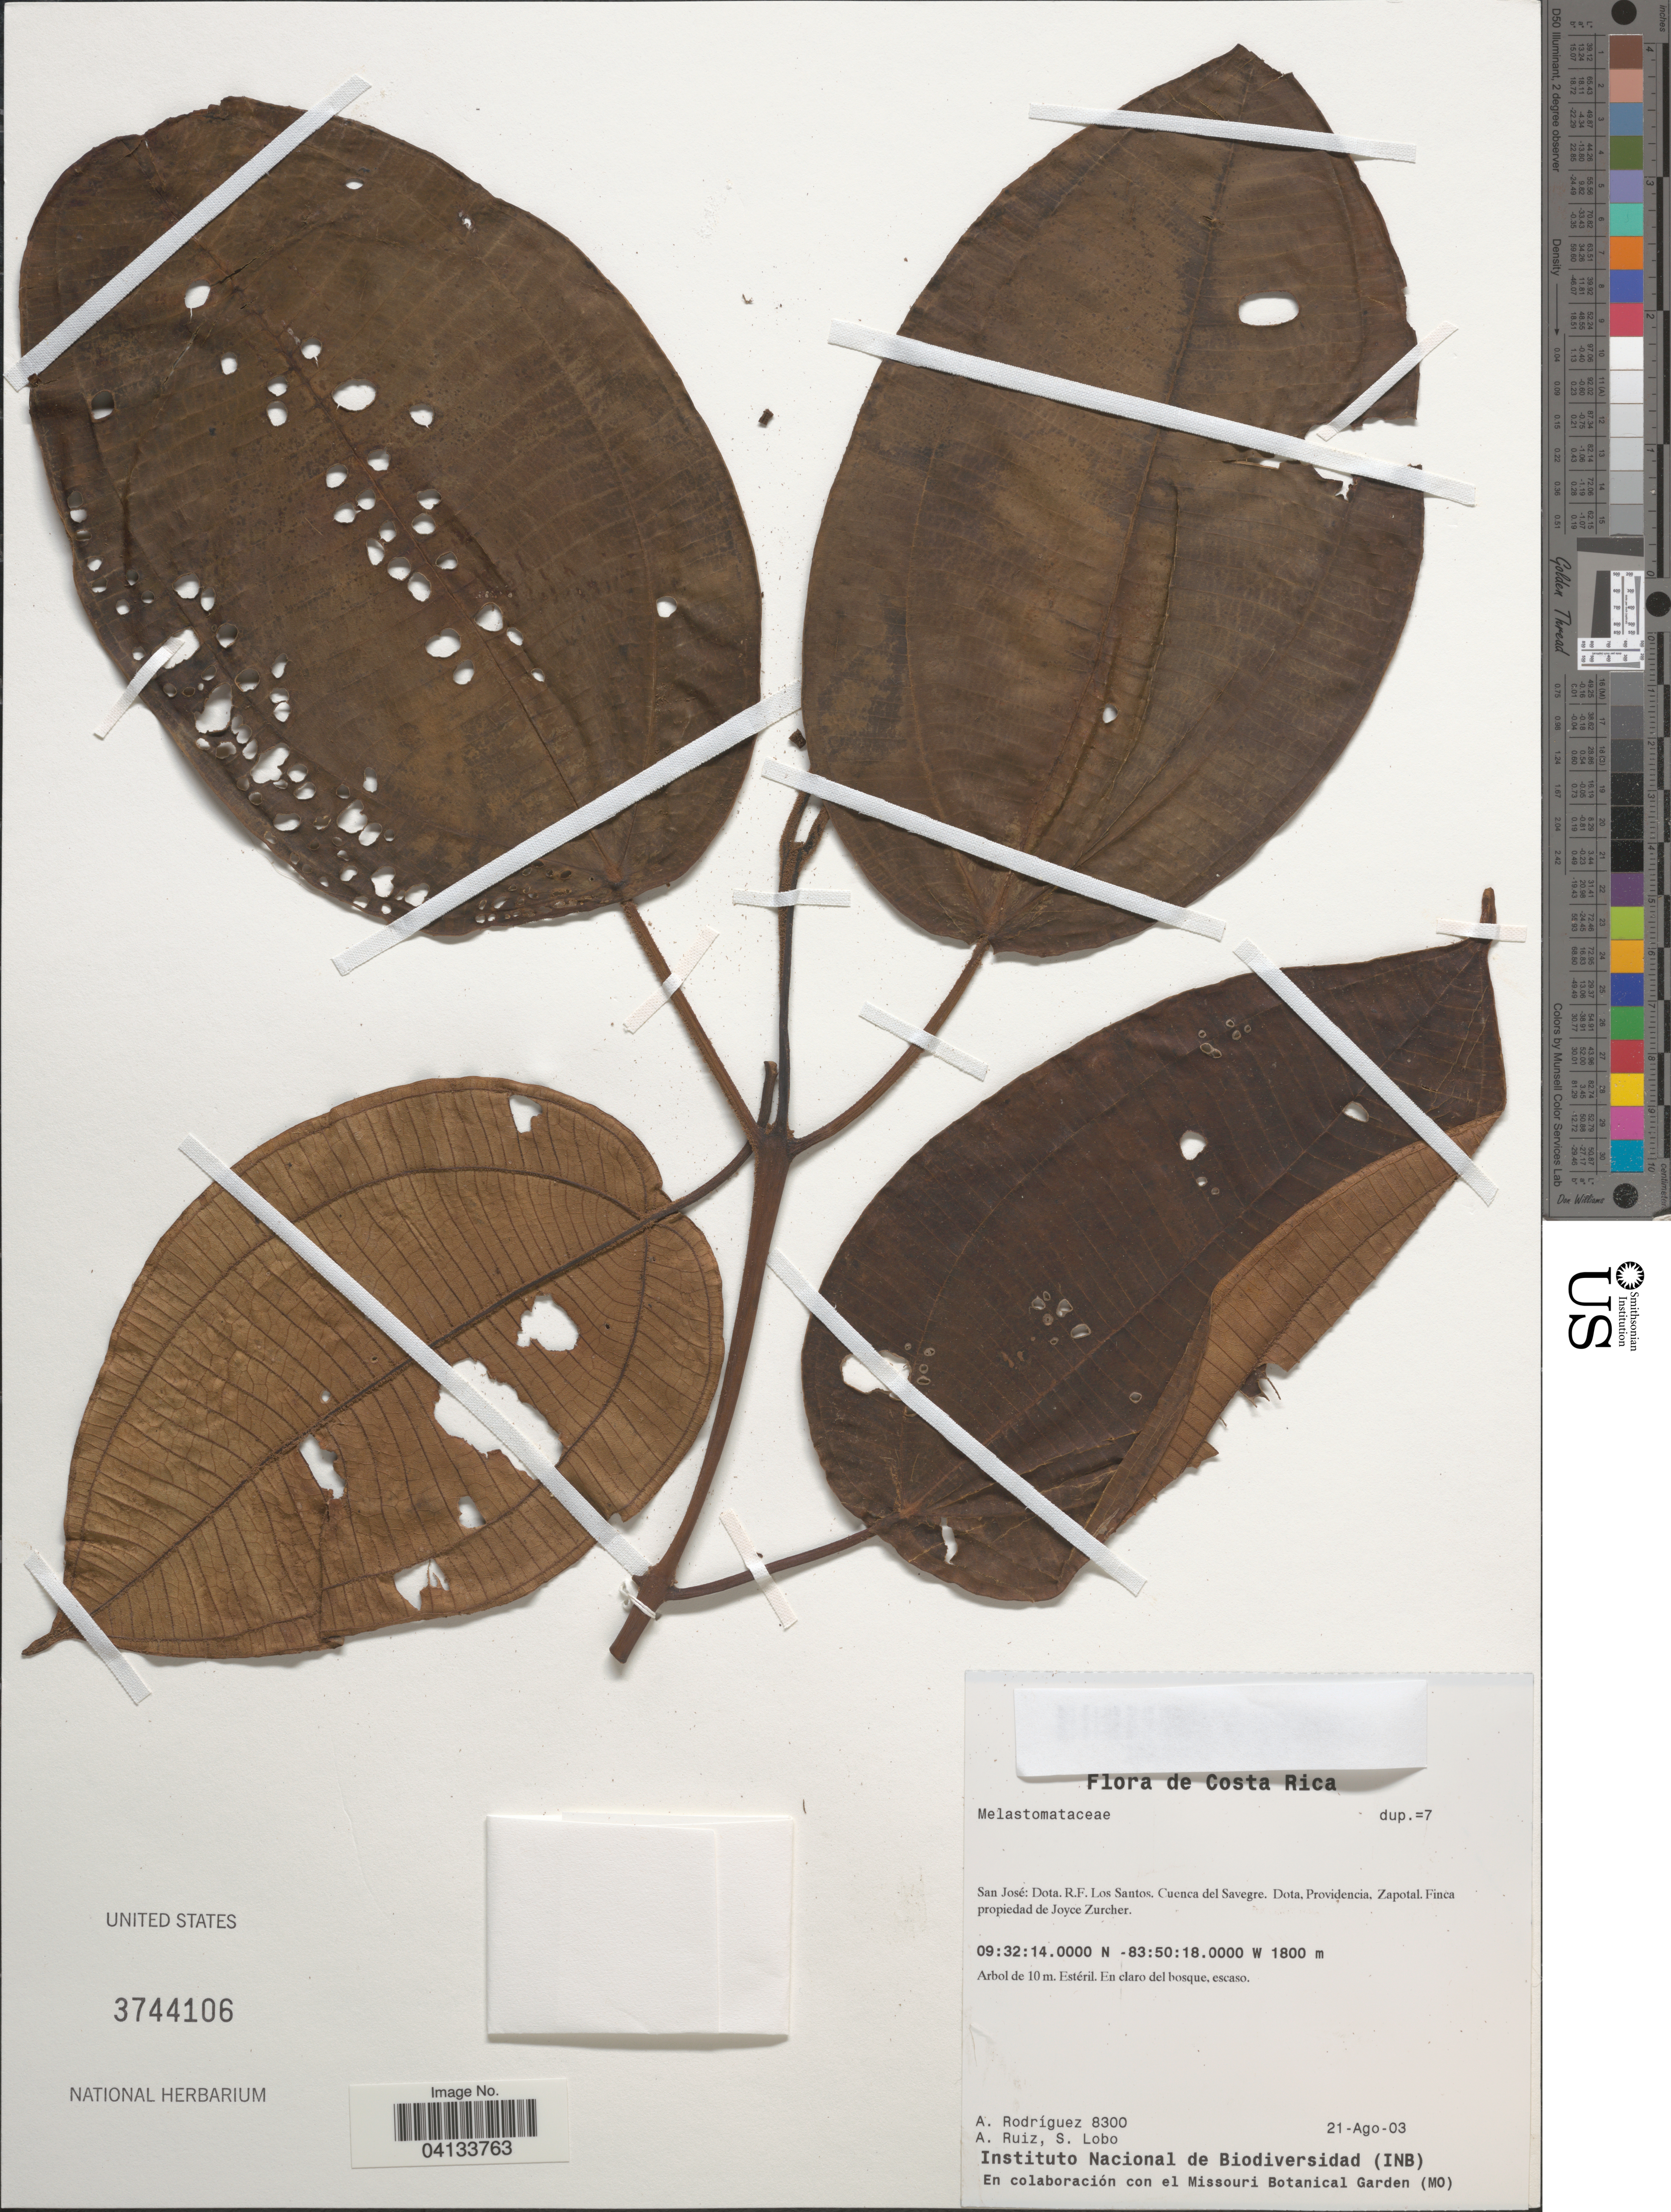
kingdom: Plantae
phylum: Tracheophyta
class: Magnoliopsida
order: Myrtales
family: Melastomataceae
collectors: A. Rodríguez, A. Ruiz & S. Lobo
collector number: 8300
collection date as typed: Transcribed d/m/y: 21/8/3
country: Costa Rica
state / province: San José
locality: Dota. R.F. Los Santos. Cuenca del Savegre. Dota, Providencia, Zapotal. Finca propiedad de Joyce Zurcher.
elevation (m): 1800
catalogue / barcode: US 3744106